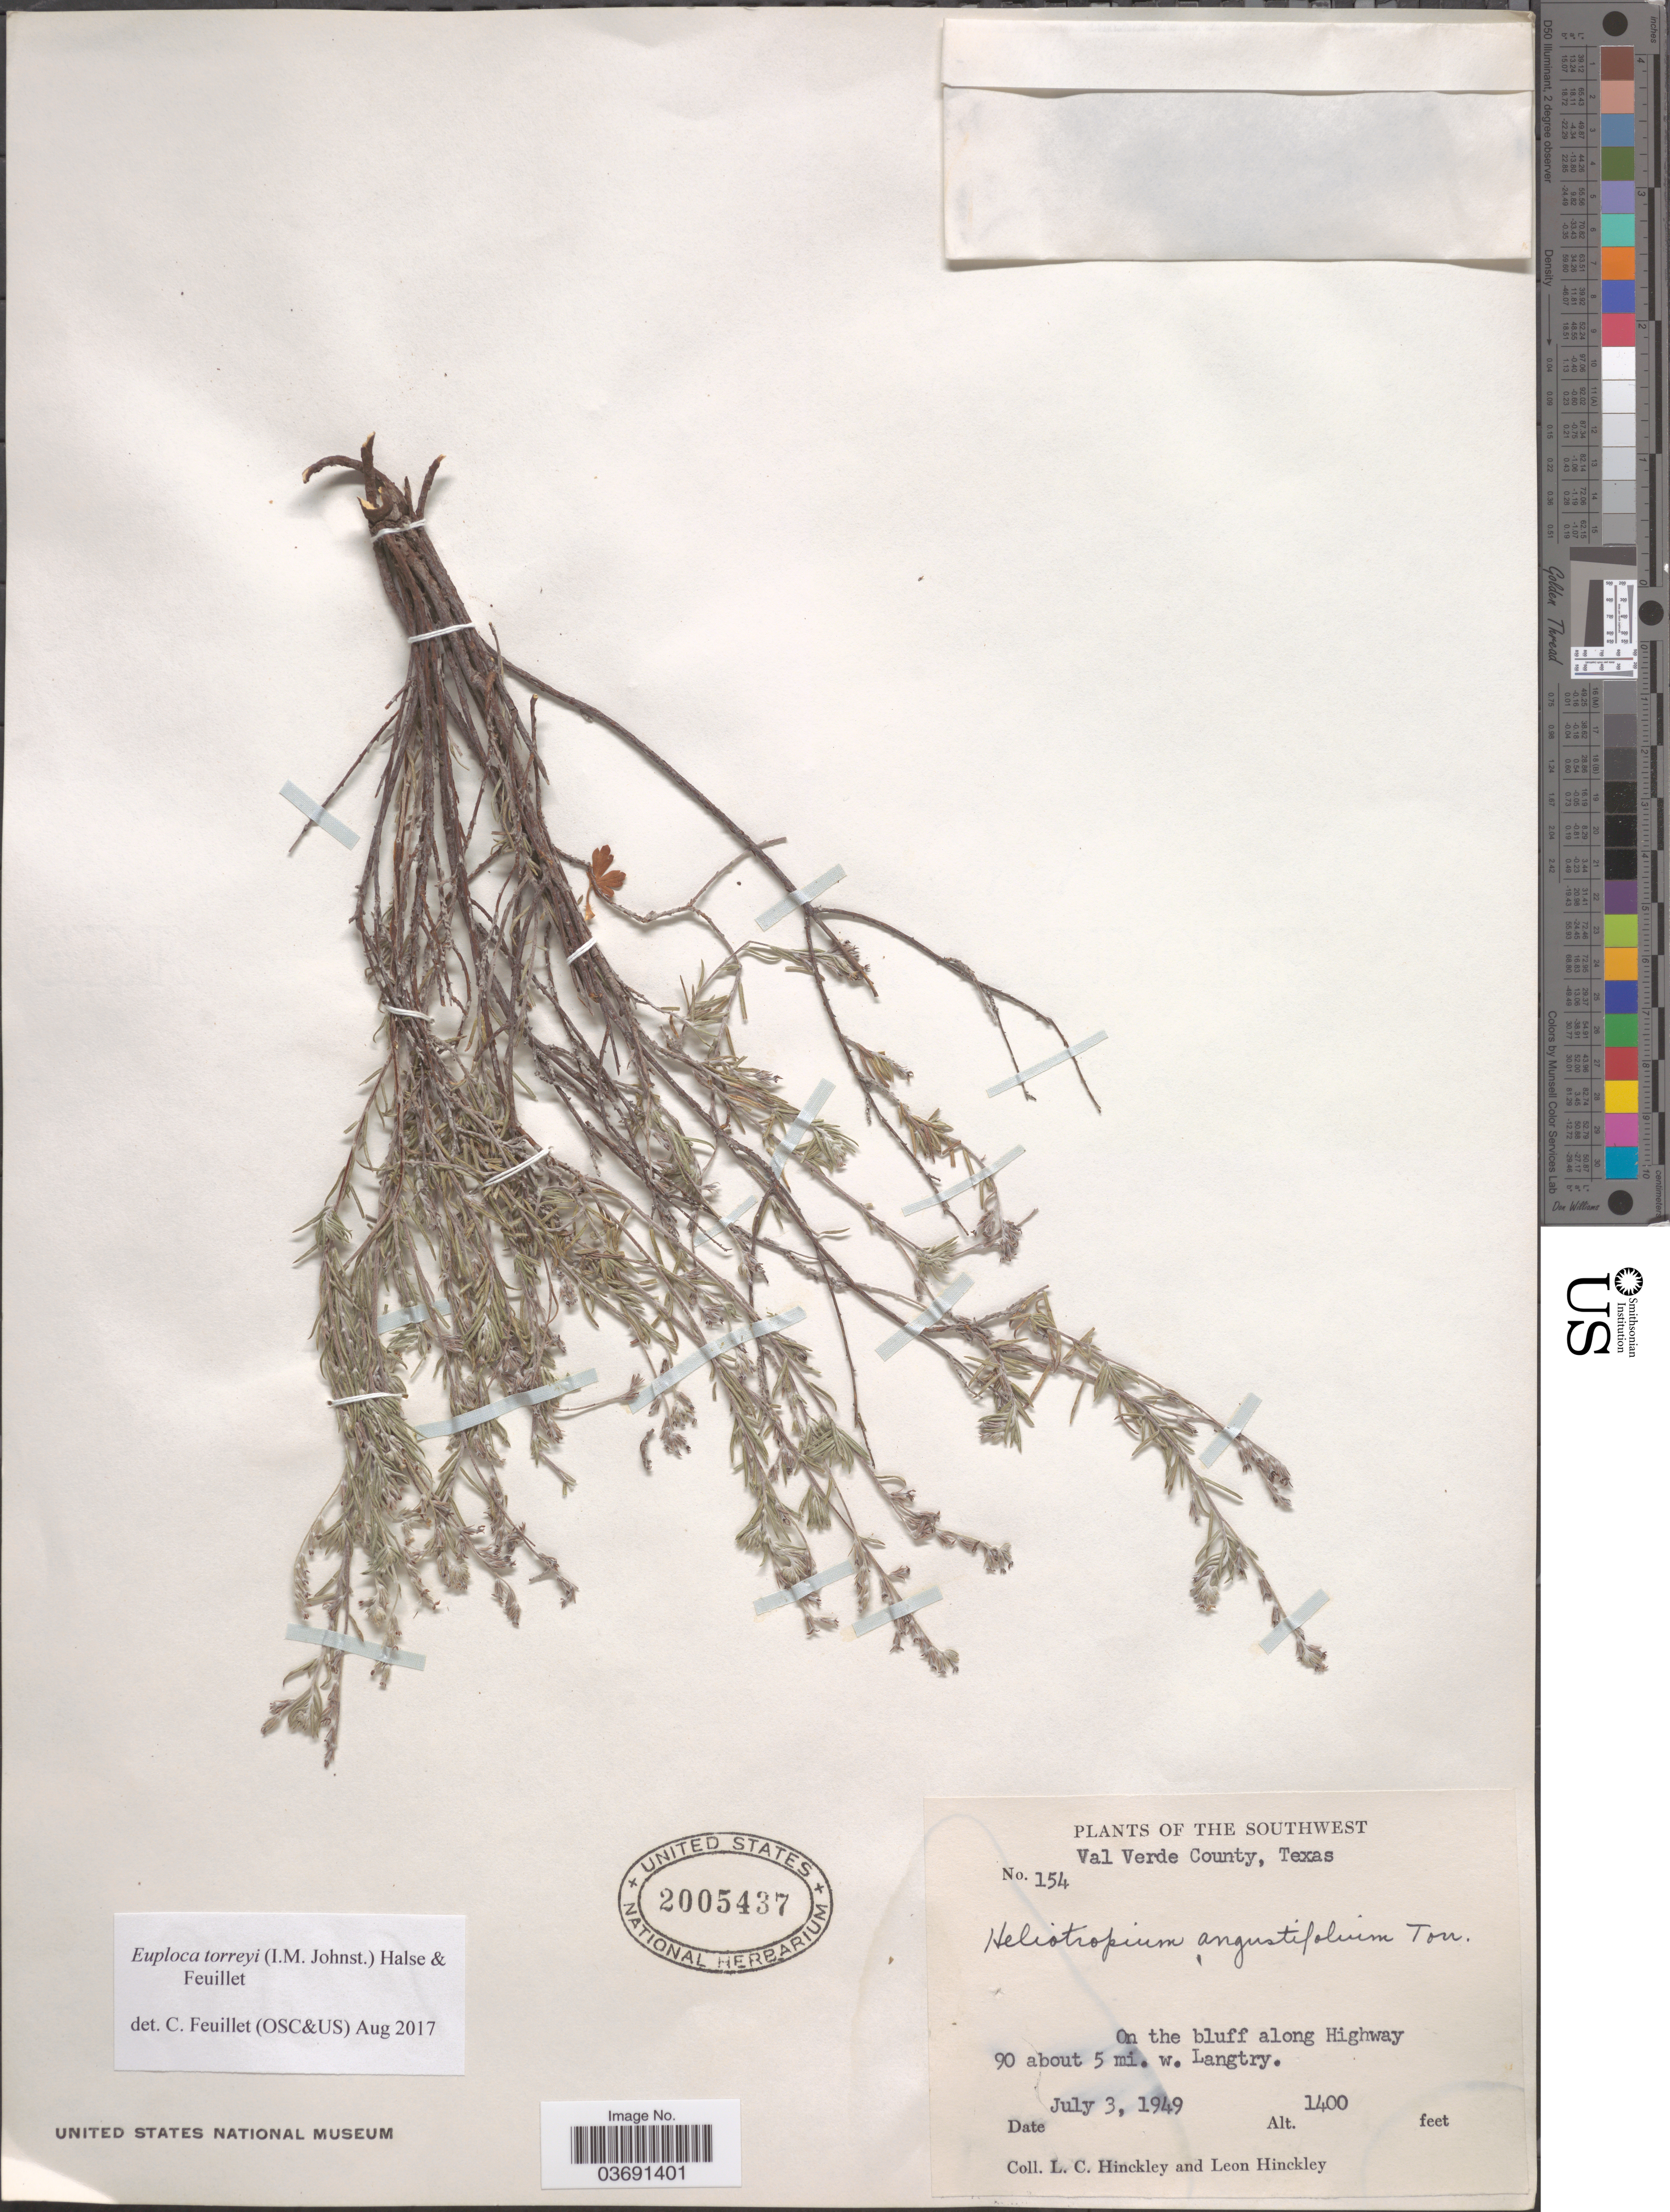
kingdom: Plantae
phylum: Tracheophyta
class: Magnoliopsida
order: Boraginales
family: Heliotropiaceae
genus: Euploca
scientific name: Euploca torreyi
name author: (I.M. Johnst.) Feuillet & Halse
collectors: L. Hinckley & L. Hinckley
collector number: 154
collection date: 1949-07-03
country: United States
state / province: Texas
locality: Southwest. Val Verde County. On the bluff along Highway 90 about 5 mi. w. Langtry.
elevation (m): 427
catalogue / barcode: US 2005437